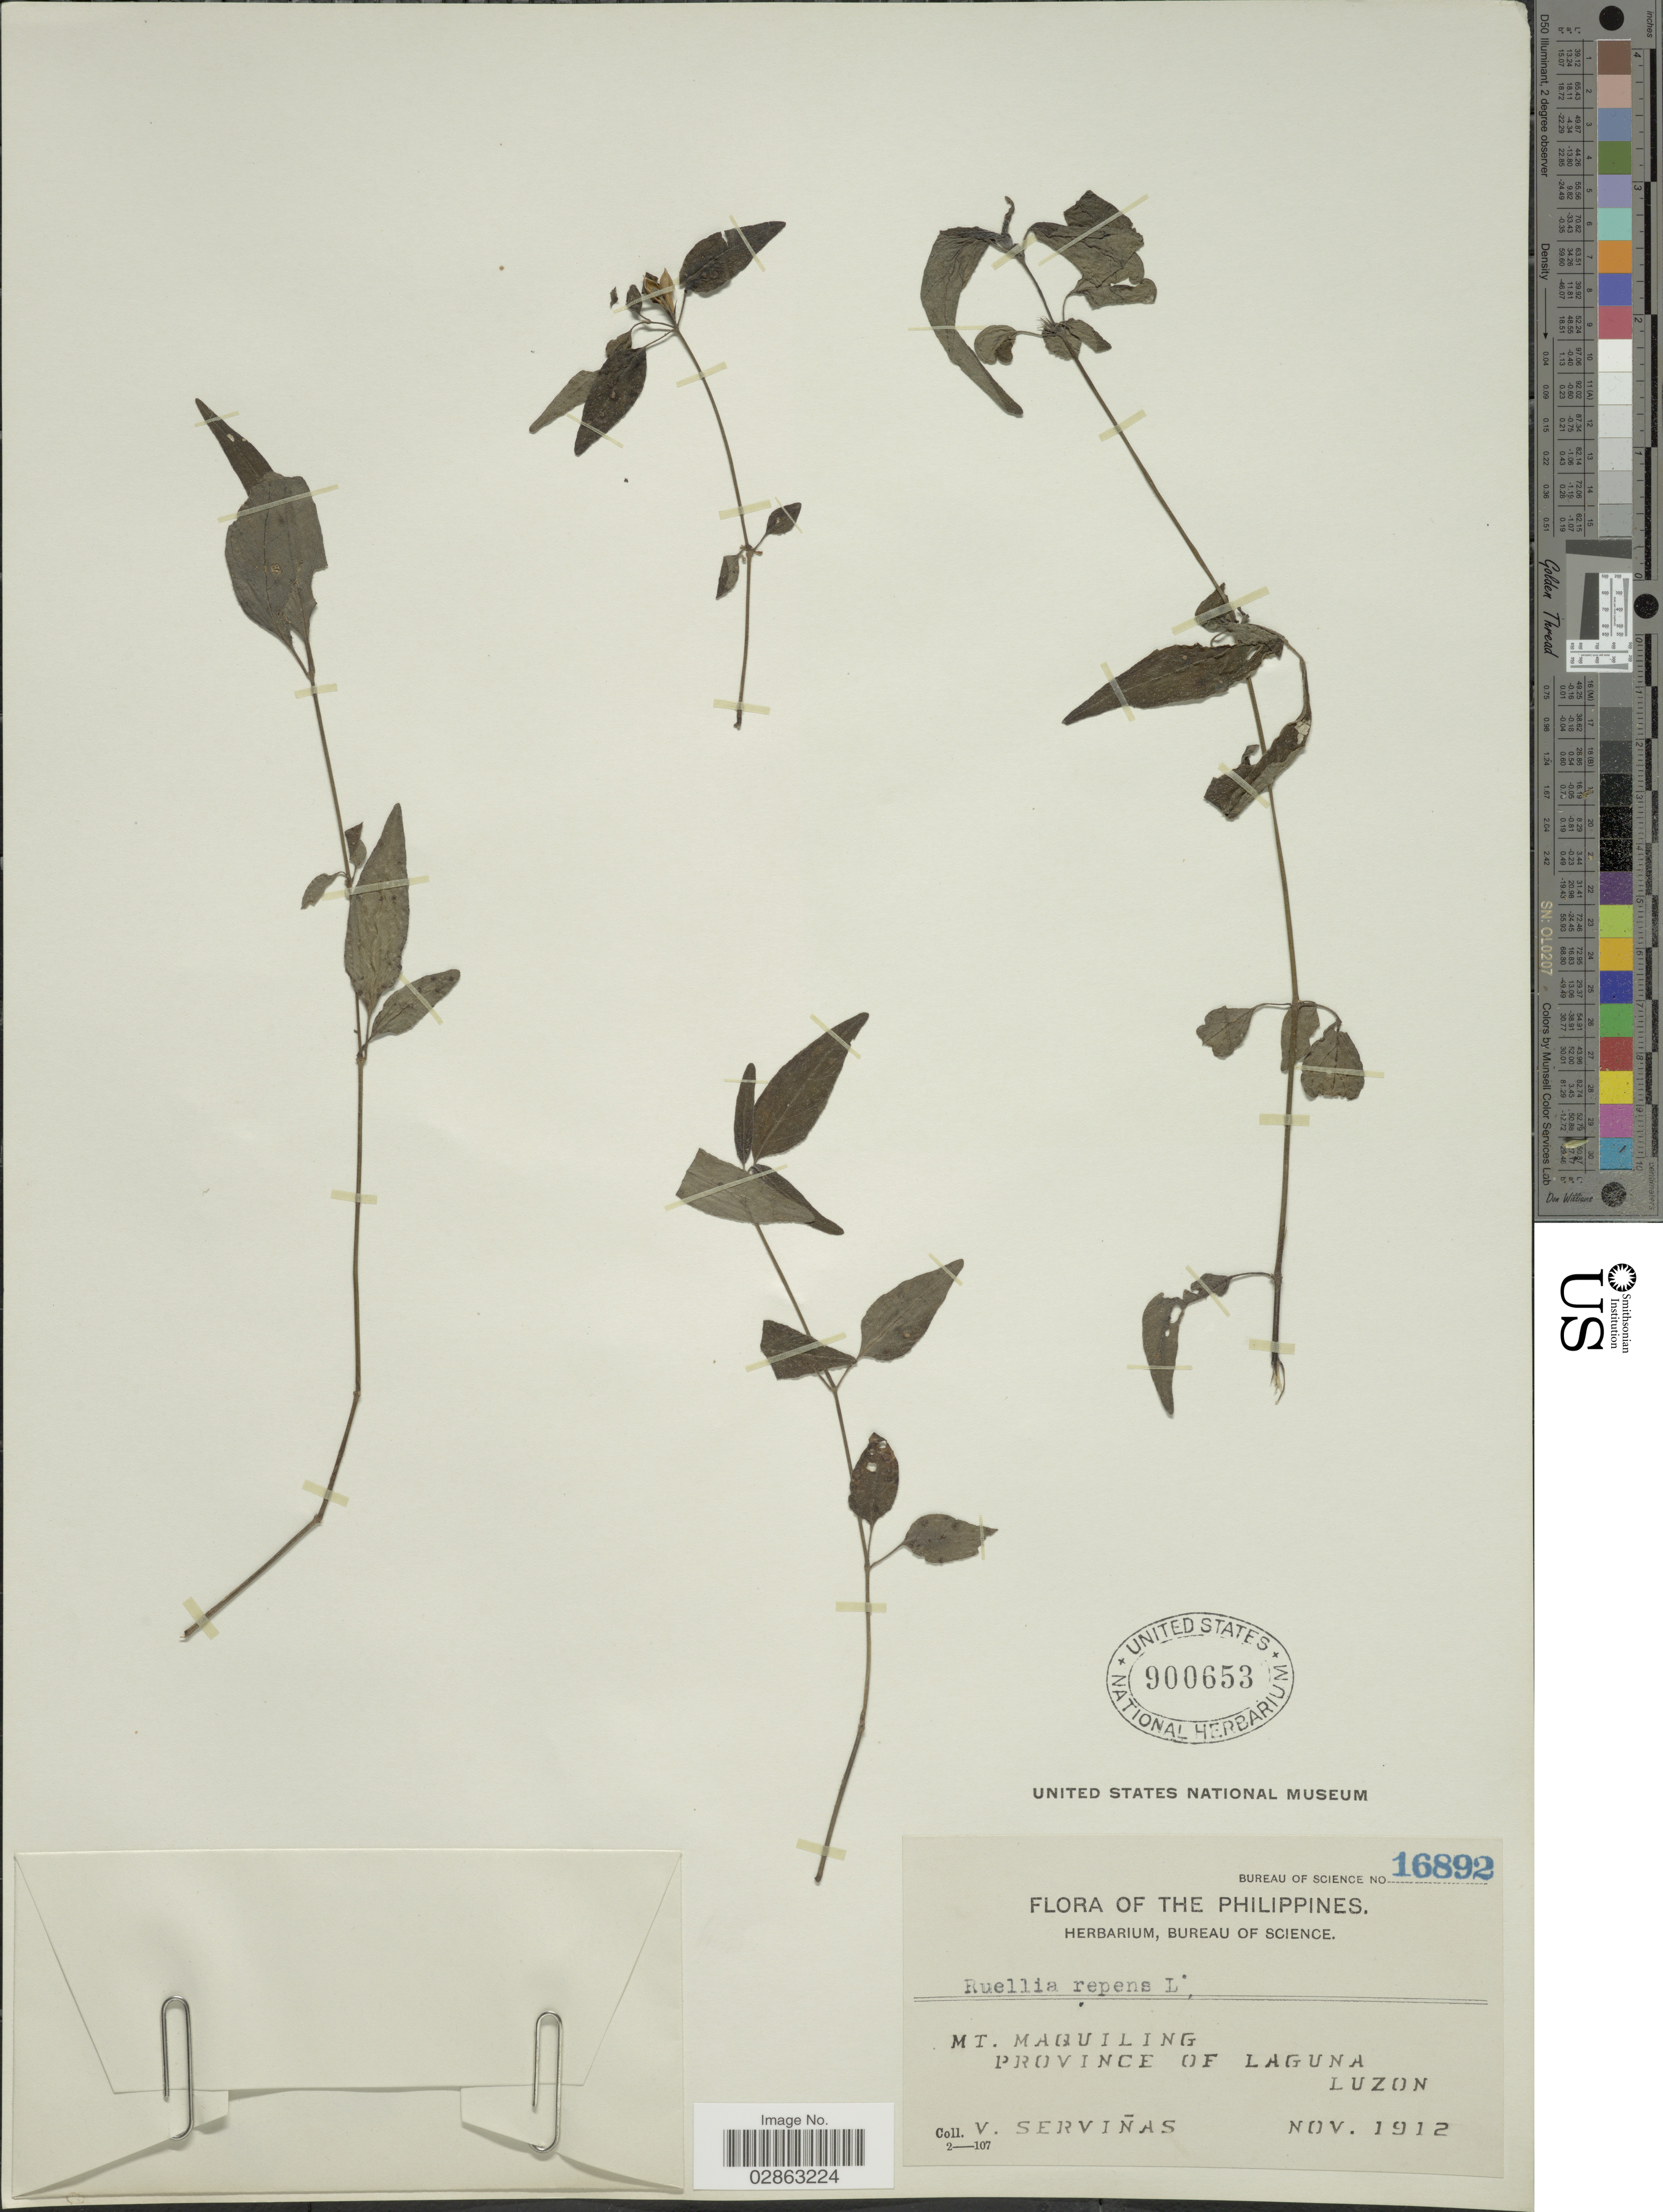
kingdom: Plantae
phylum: Tracheophyta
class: Magnoliopsida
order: Lamiales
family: Acanthaceae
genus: Ruellia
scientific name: Ruellia repens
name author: L.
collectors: V. Servinas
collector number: Bureau of Science 16892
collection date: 1912-11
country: Philippines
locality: Mt. Maquiling. Province of Laguna. Luzon.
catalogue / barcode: US 900653